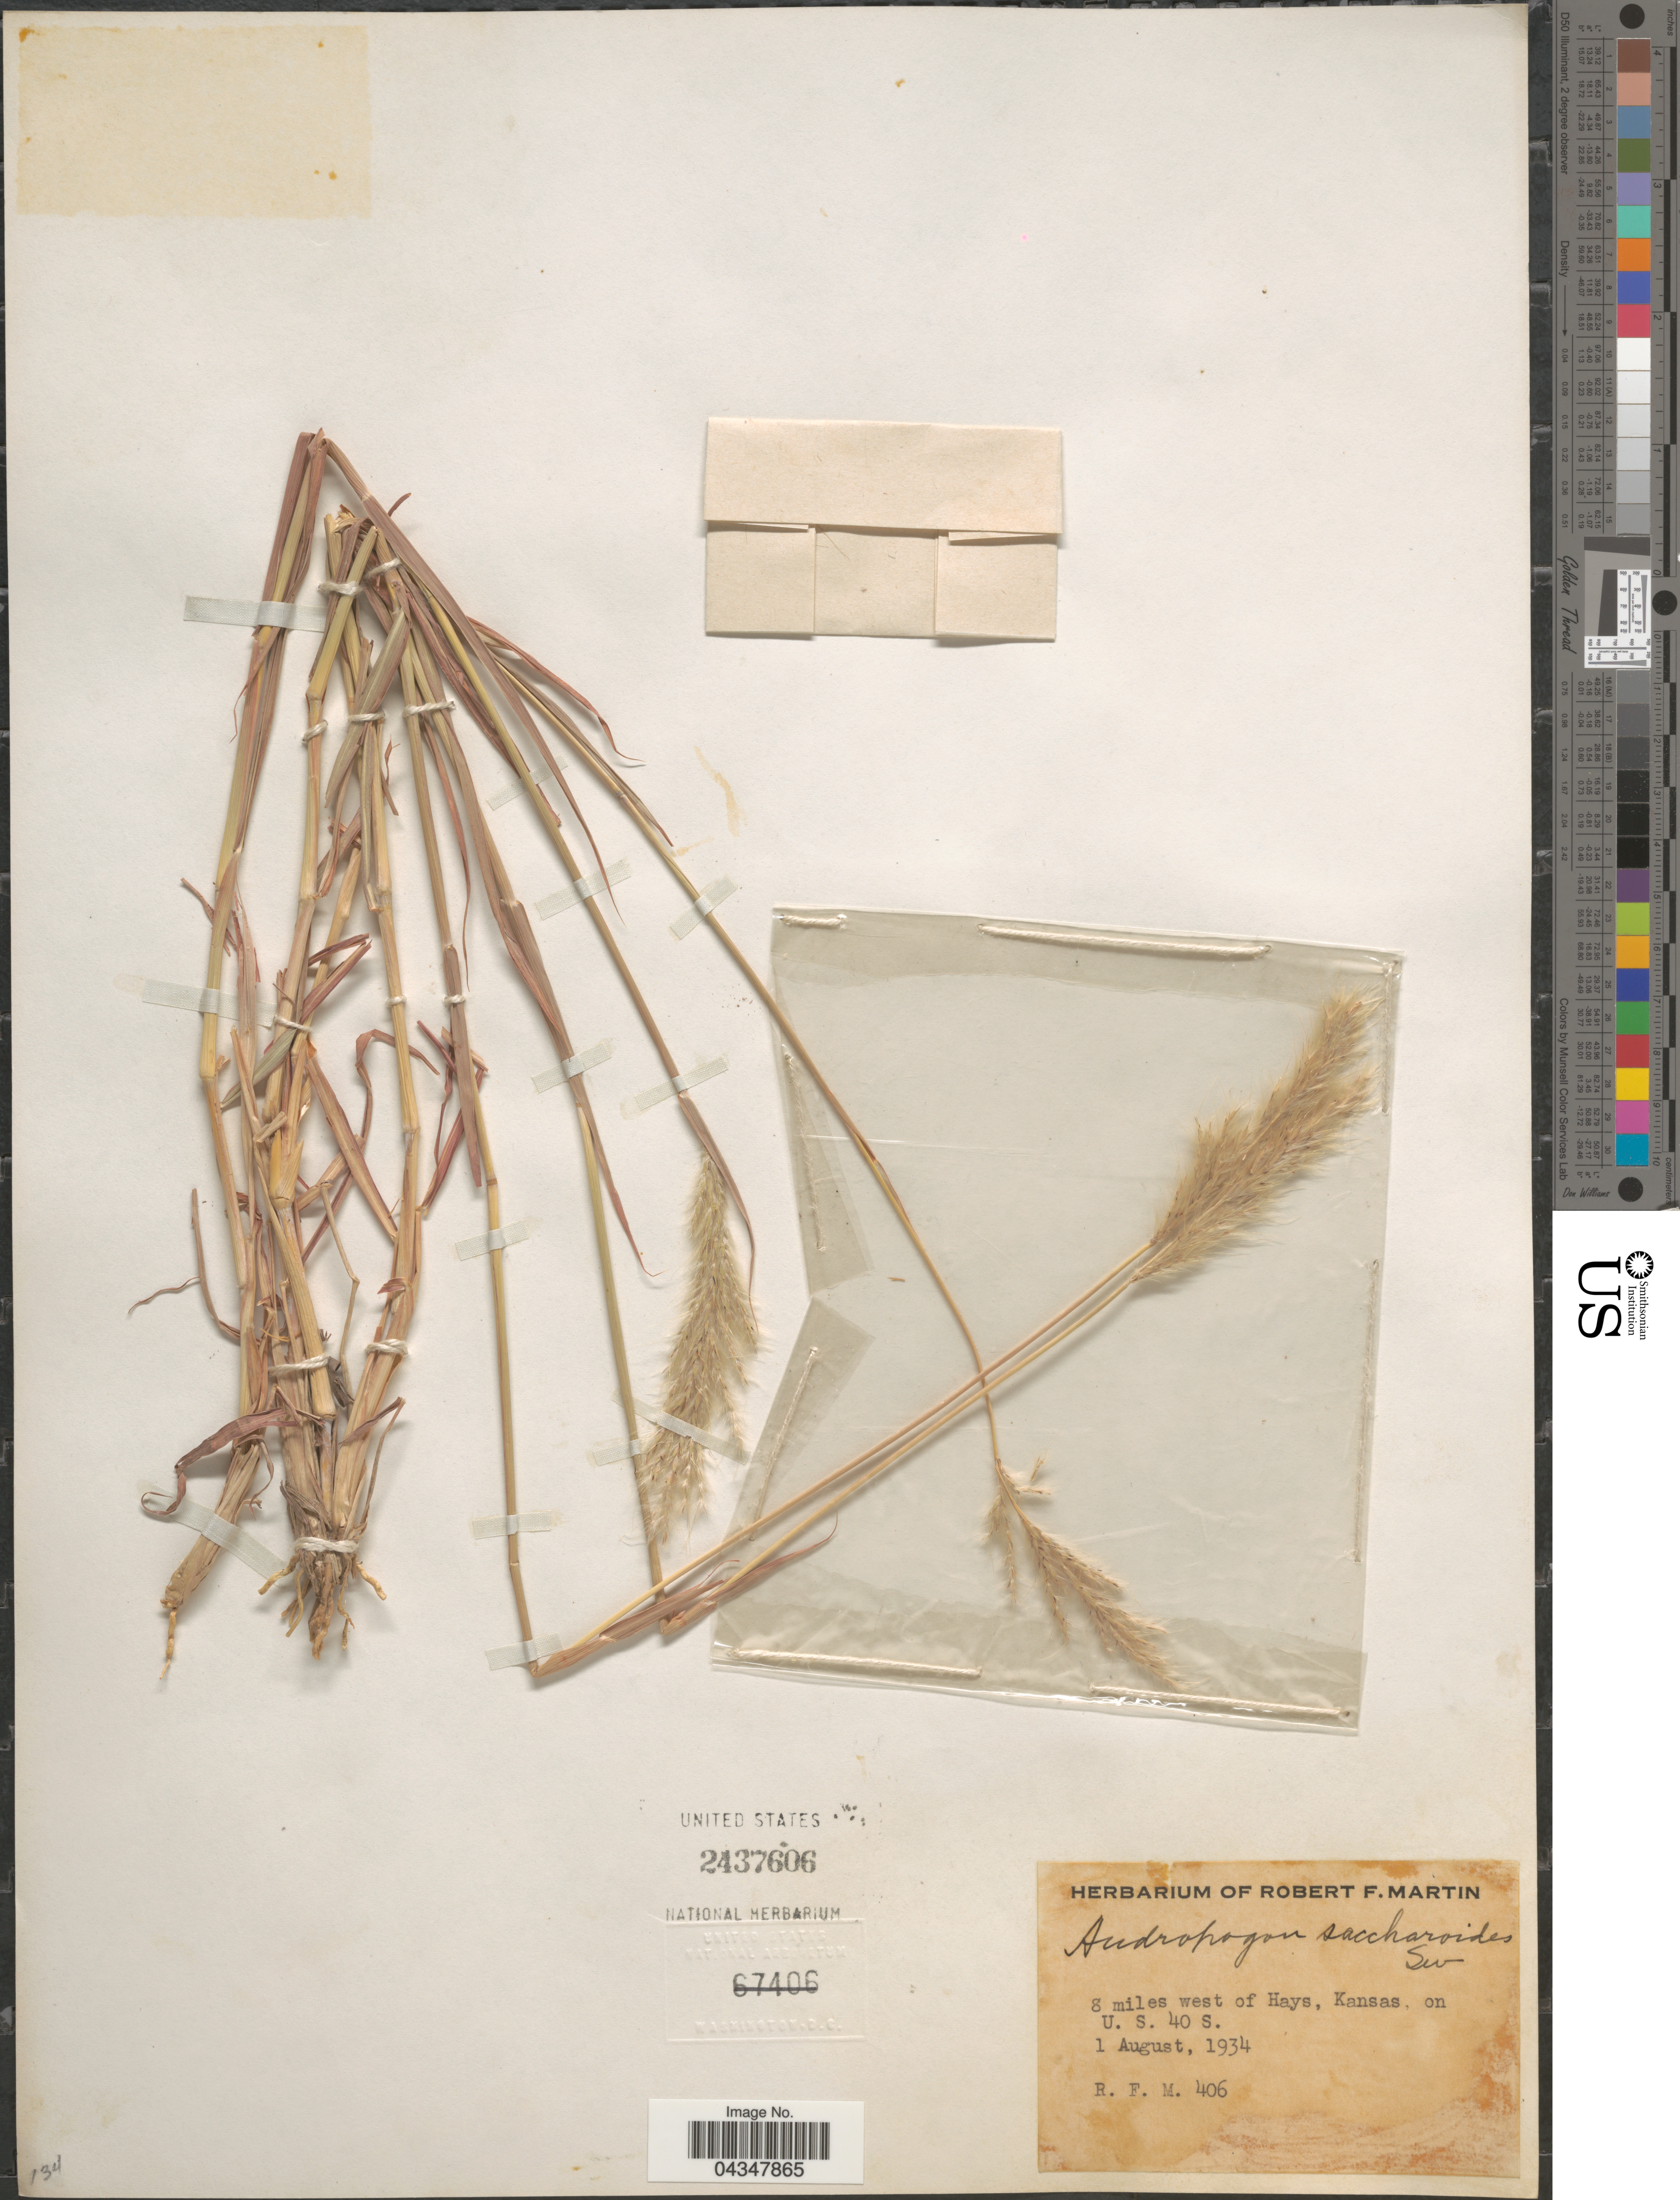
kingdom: Plantae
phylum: Tracheophyta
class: Liliopsida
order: Poales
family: Poaceae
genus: Bothriochloa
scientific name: Bothriochloa saccharoides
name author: (Sw.) Rydb.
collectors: R. F. Martin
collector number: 406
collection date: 1934-08-01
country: United States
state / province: Kansas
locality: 8 miles west of Hays, on U.S. 40 S.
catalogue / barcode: US 2437606